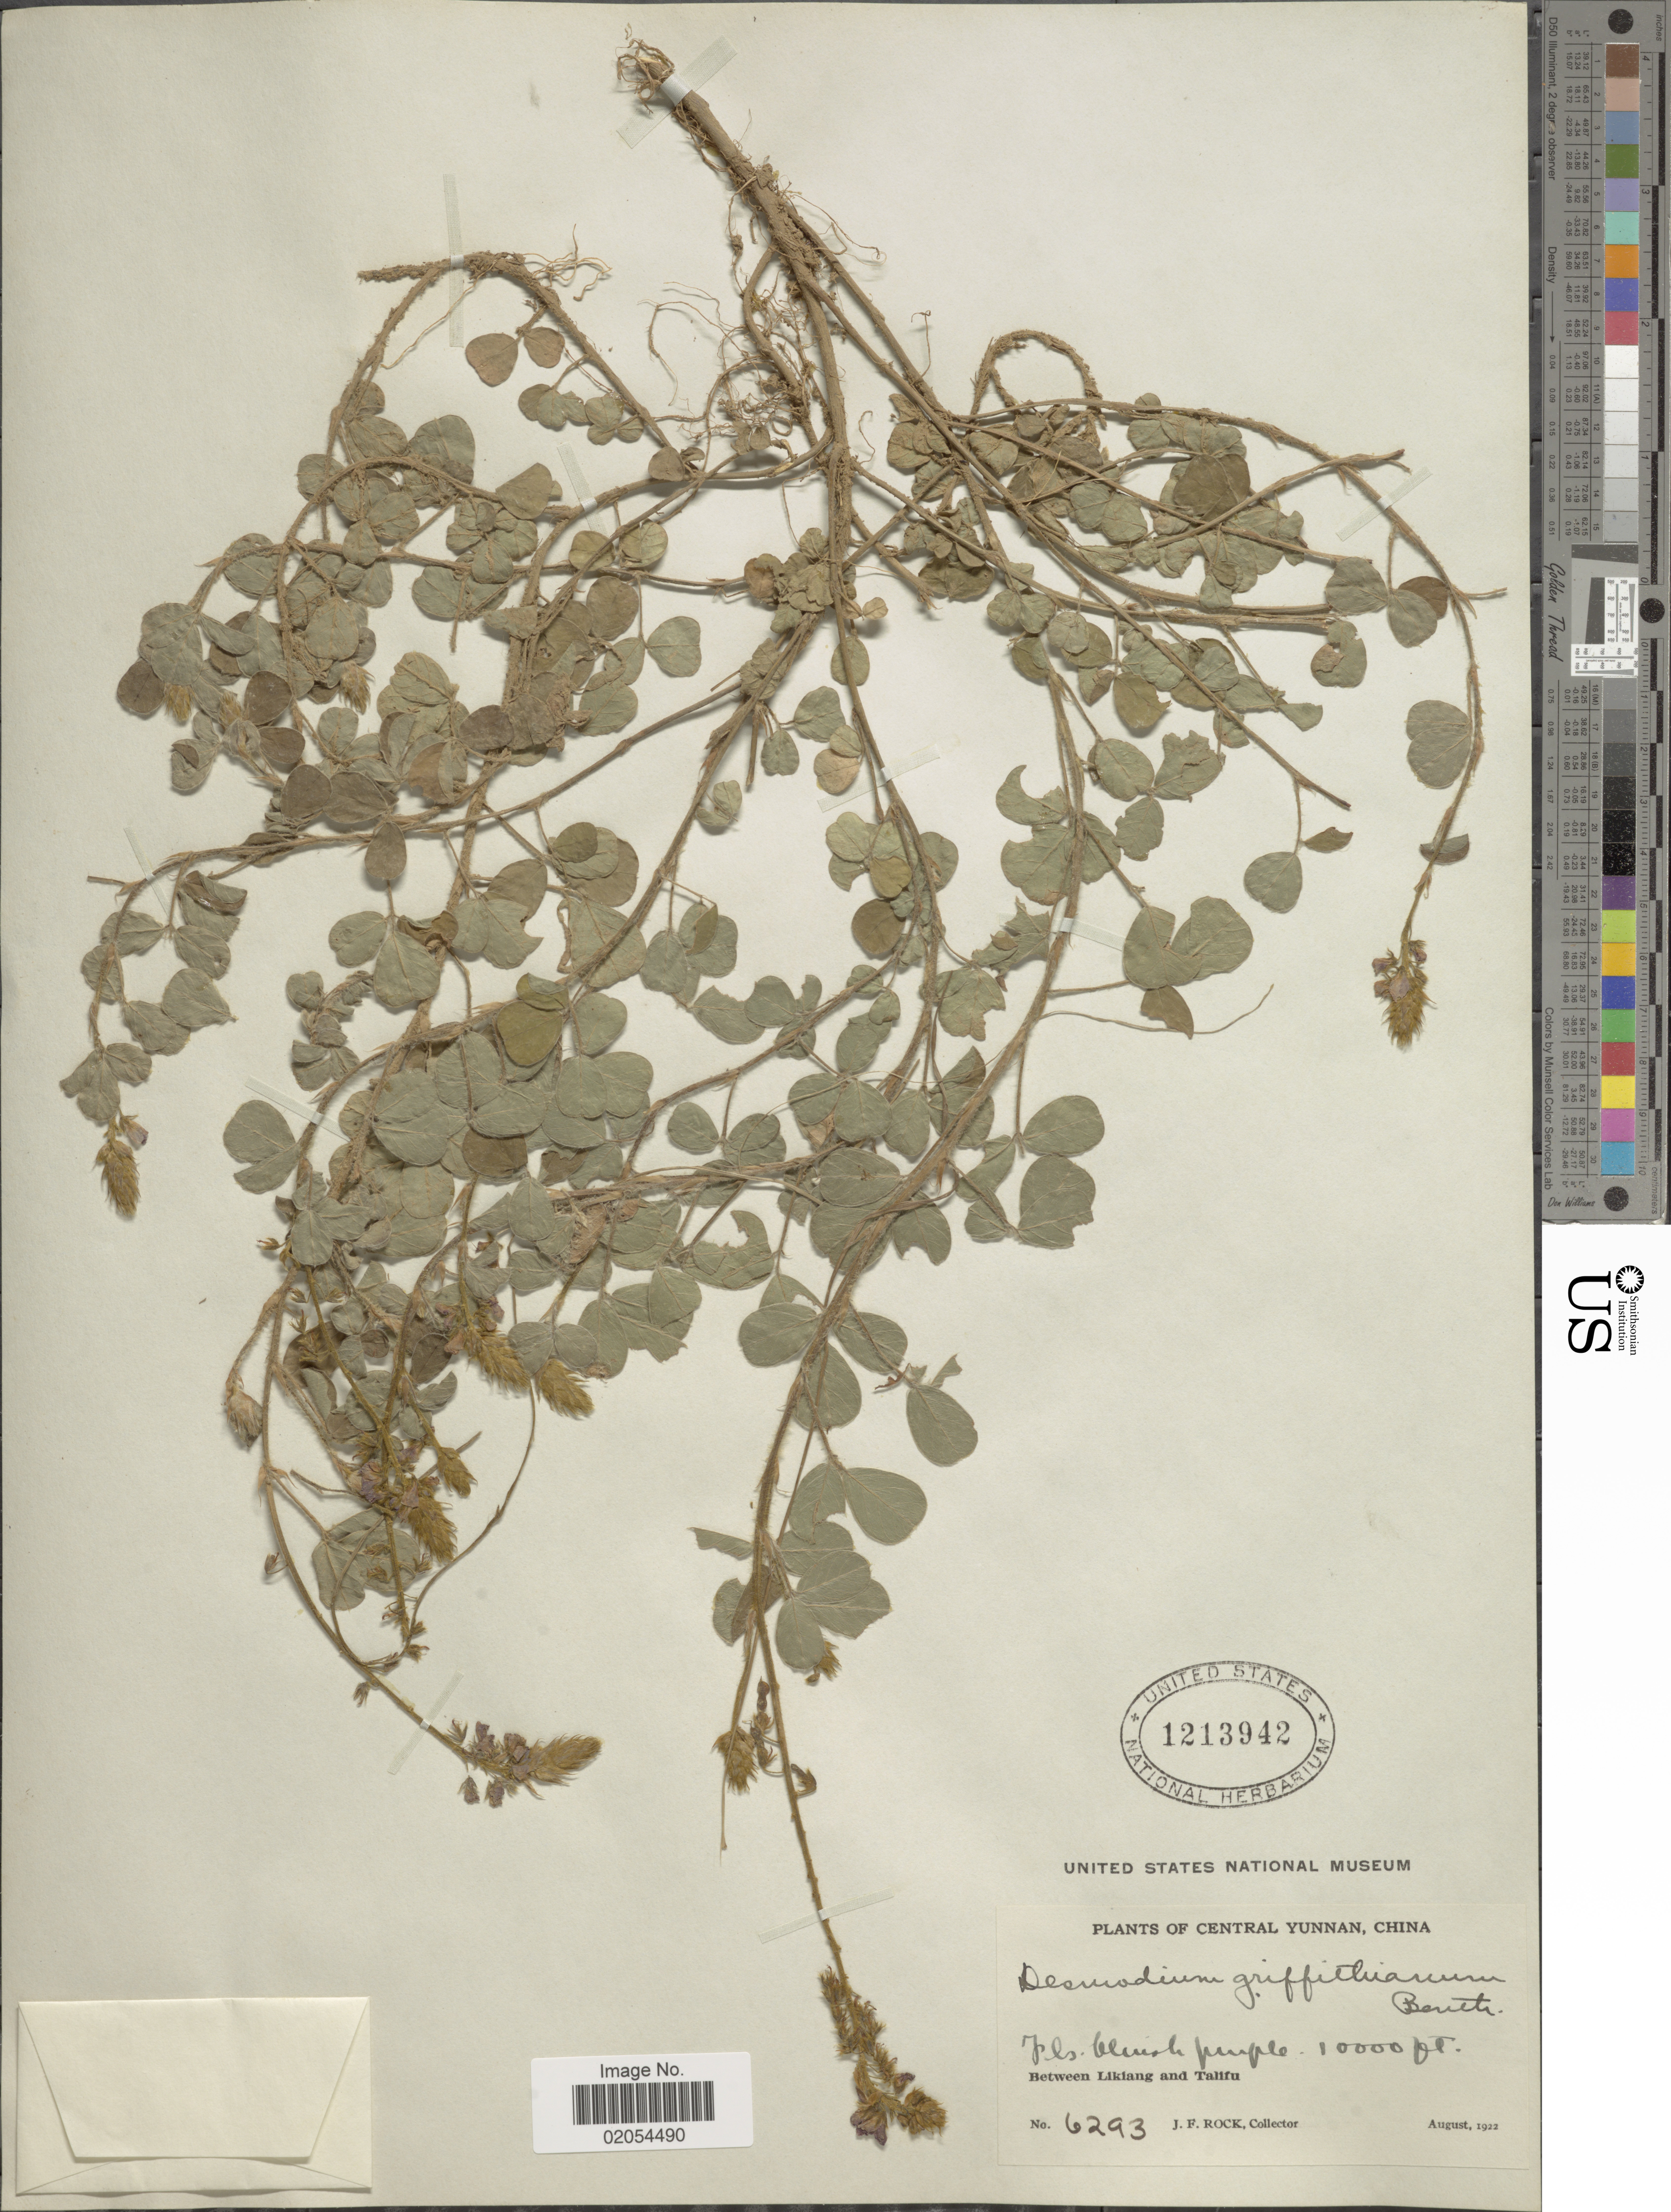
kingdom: Plantae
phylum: Tracheophyta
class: Magnoliopsida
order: Fabales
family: Fabaceae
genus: Grona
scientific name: Grona griffithiana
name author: (Benth.) H. Ohashi & K. Ohashi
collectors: J. Rock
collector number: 693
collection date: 1922-08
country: China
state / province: Yunnan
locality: Central Yunnan, China, Between Likiang and Talifu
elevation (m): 3048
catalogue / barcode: US 1213942